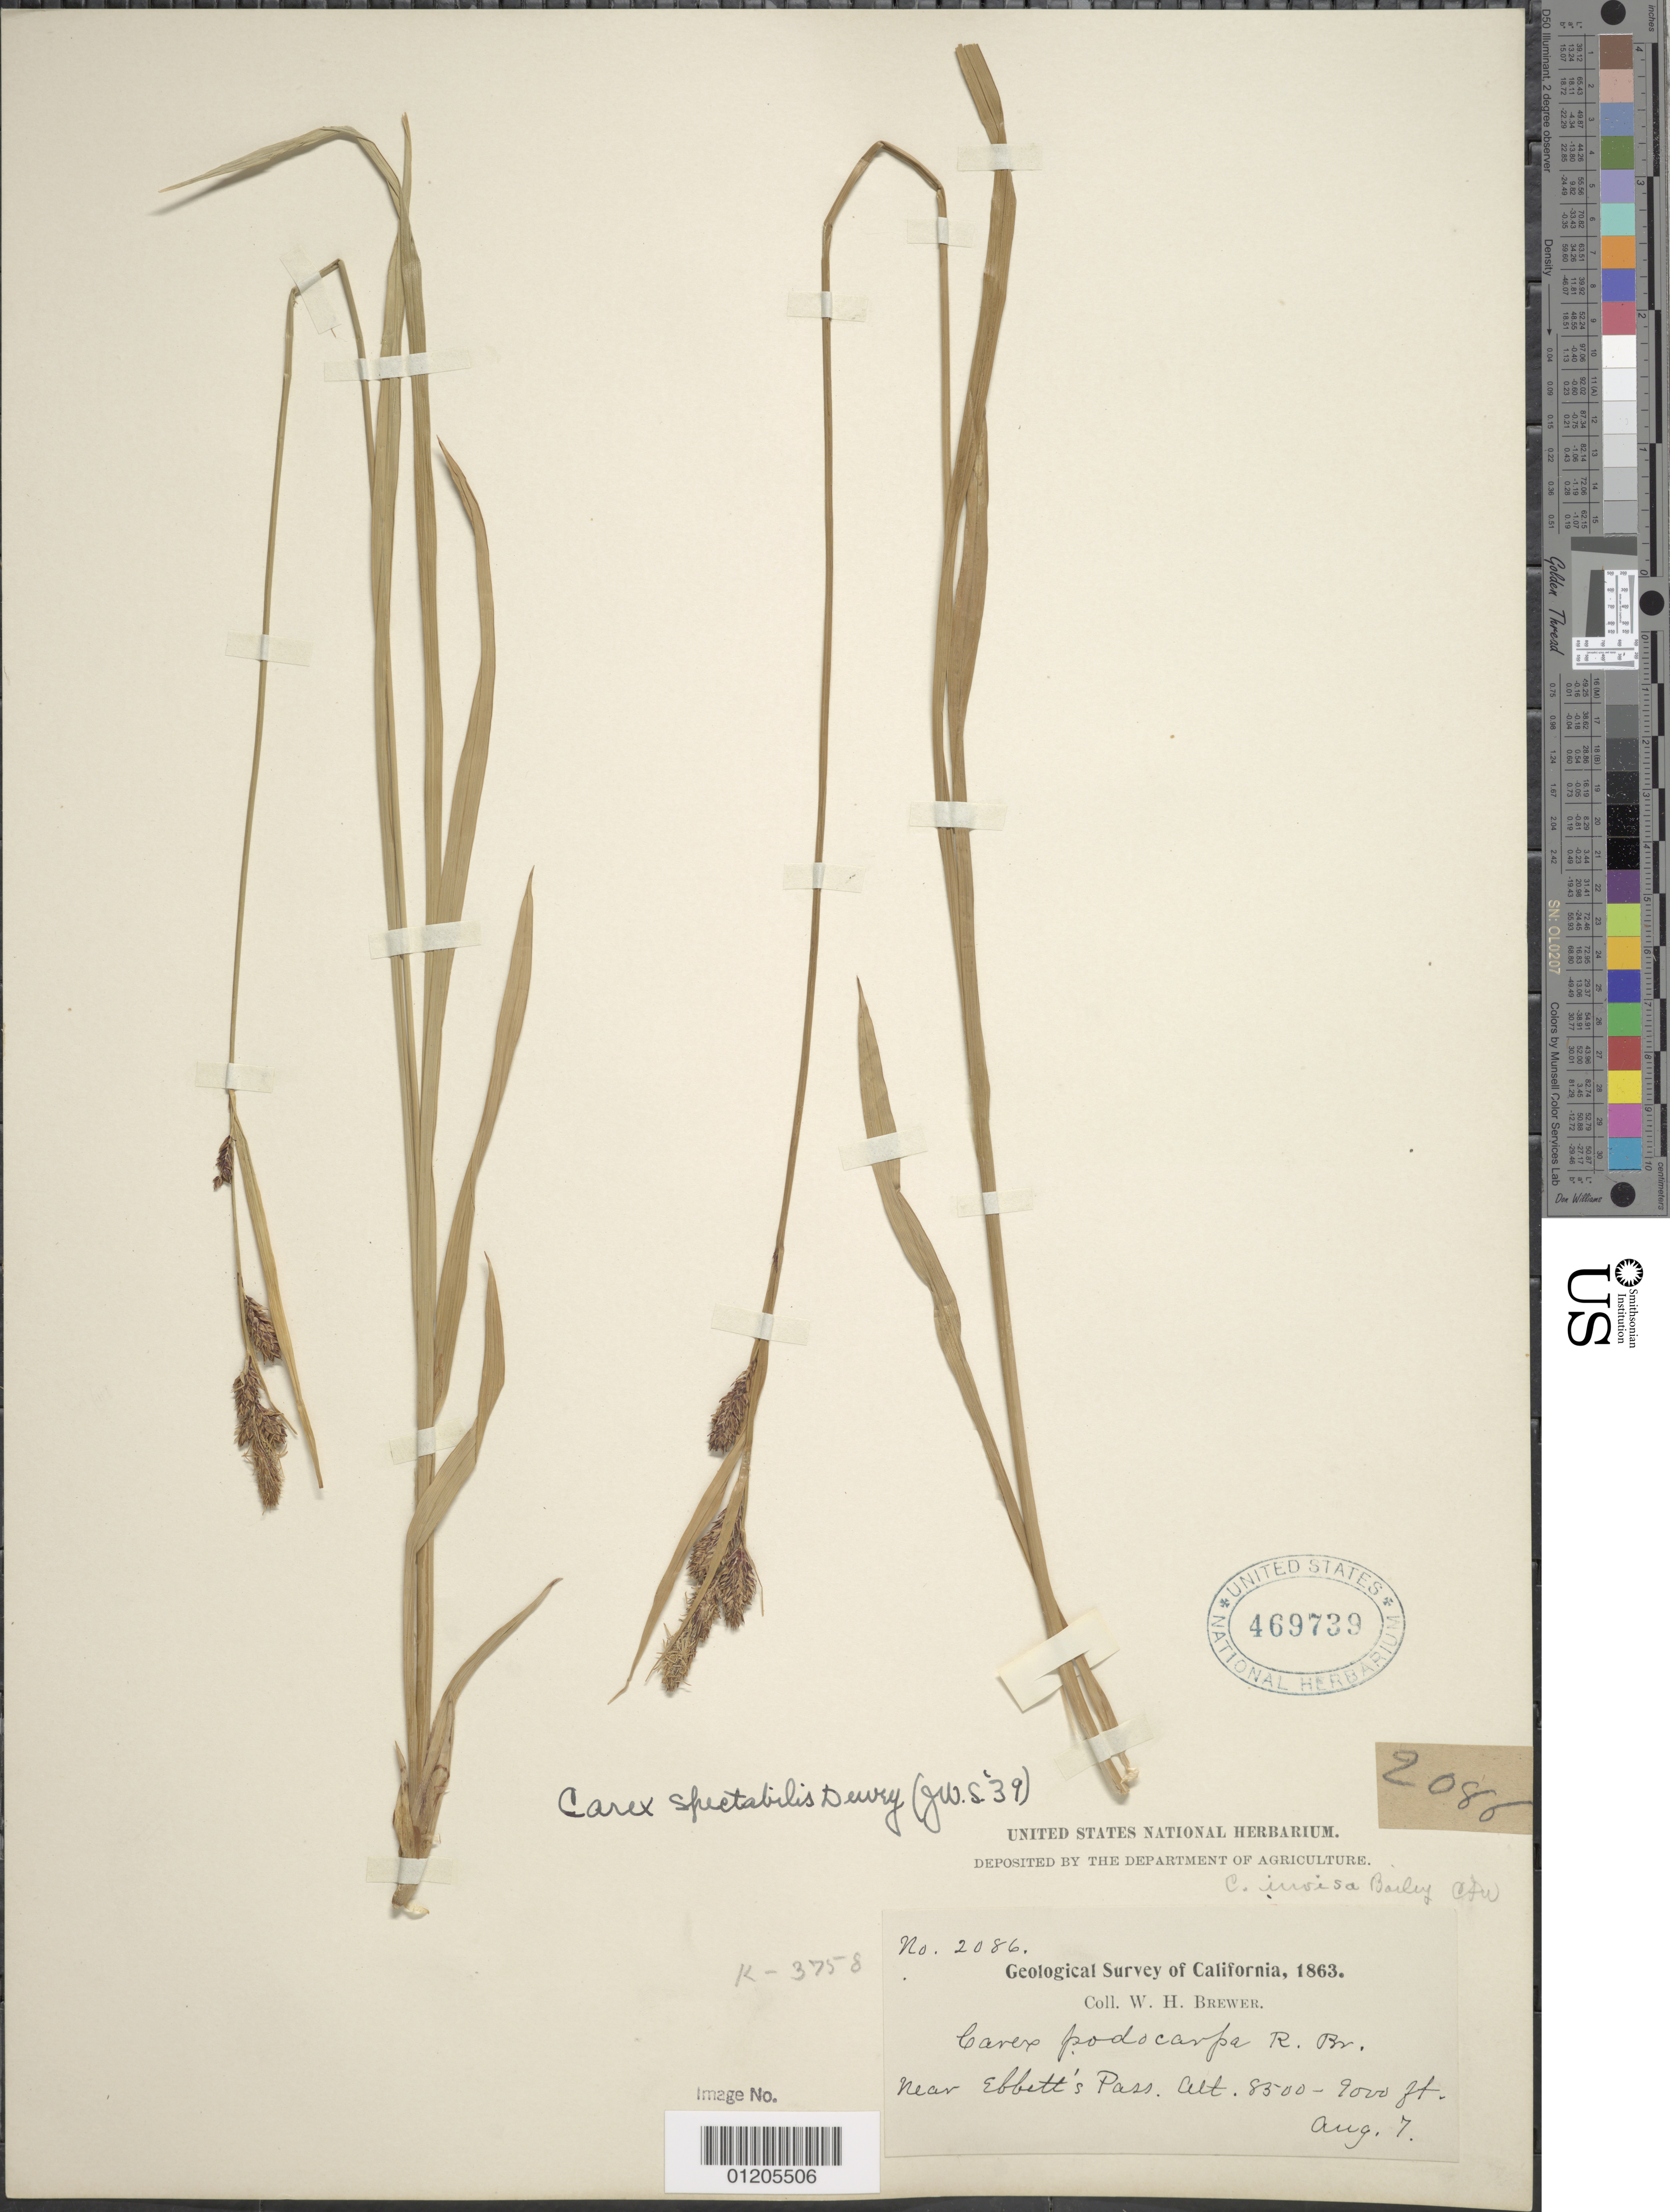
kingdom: Plantae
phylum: Tracheophyta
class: Liliopsida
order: Poales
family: Cyperaceae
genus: Carex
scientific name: Carex spectabilis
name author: Dewey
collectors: W. H. Brewer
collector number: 2086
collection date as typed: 07 Aug 1863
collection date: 1863-08-07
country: United States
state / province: California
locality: Near Ebbett's Pass.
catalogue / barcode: US 469739